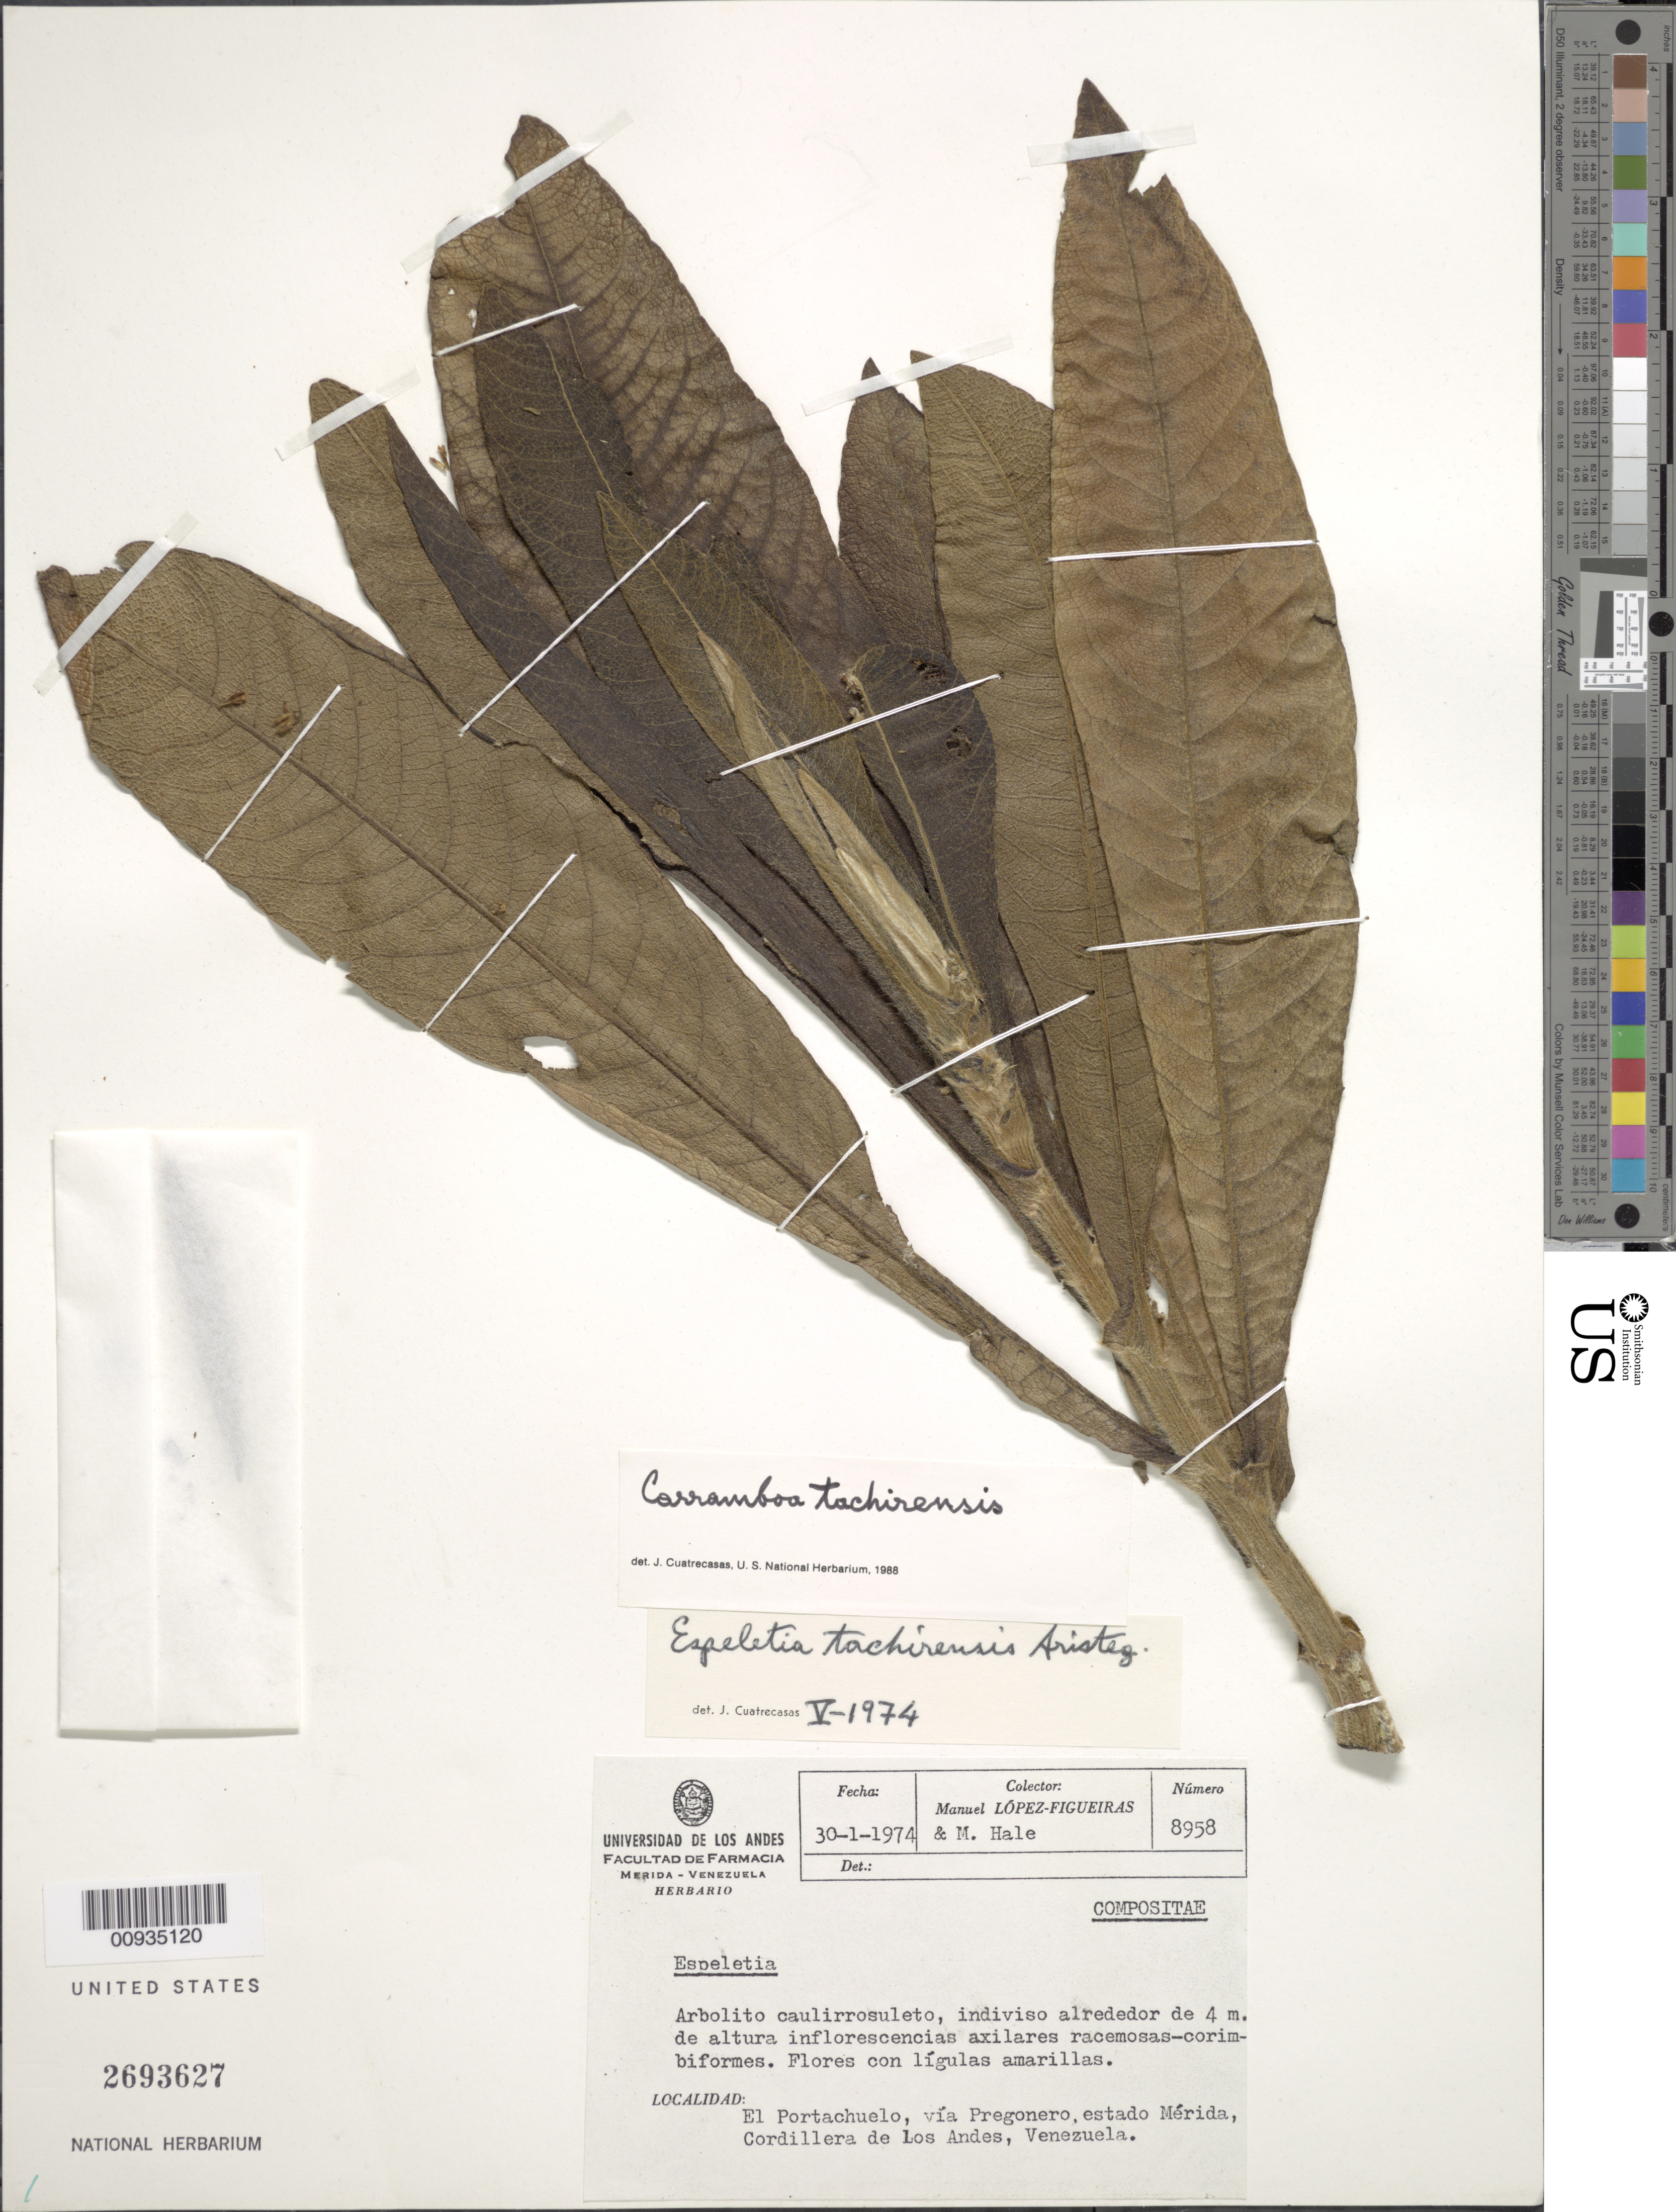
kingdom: Plantae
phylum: Tracheophyta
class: Magnoliopsida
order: Asterales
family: Asteraceae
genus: Carramboa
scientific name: Carramboa tachirensis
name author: (Aristeg.) Cuatrec.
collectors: M. López Figueiras & M. Hale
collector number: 8958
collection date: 1974-01-30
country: Venezuela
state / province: Mérida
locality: El Portachuelo, vía Pregonero, cordillera de los Andes.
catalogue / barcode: US 2693627